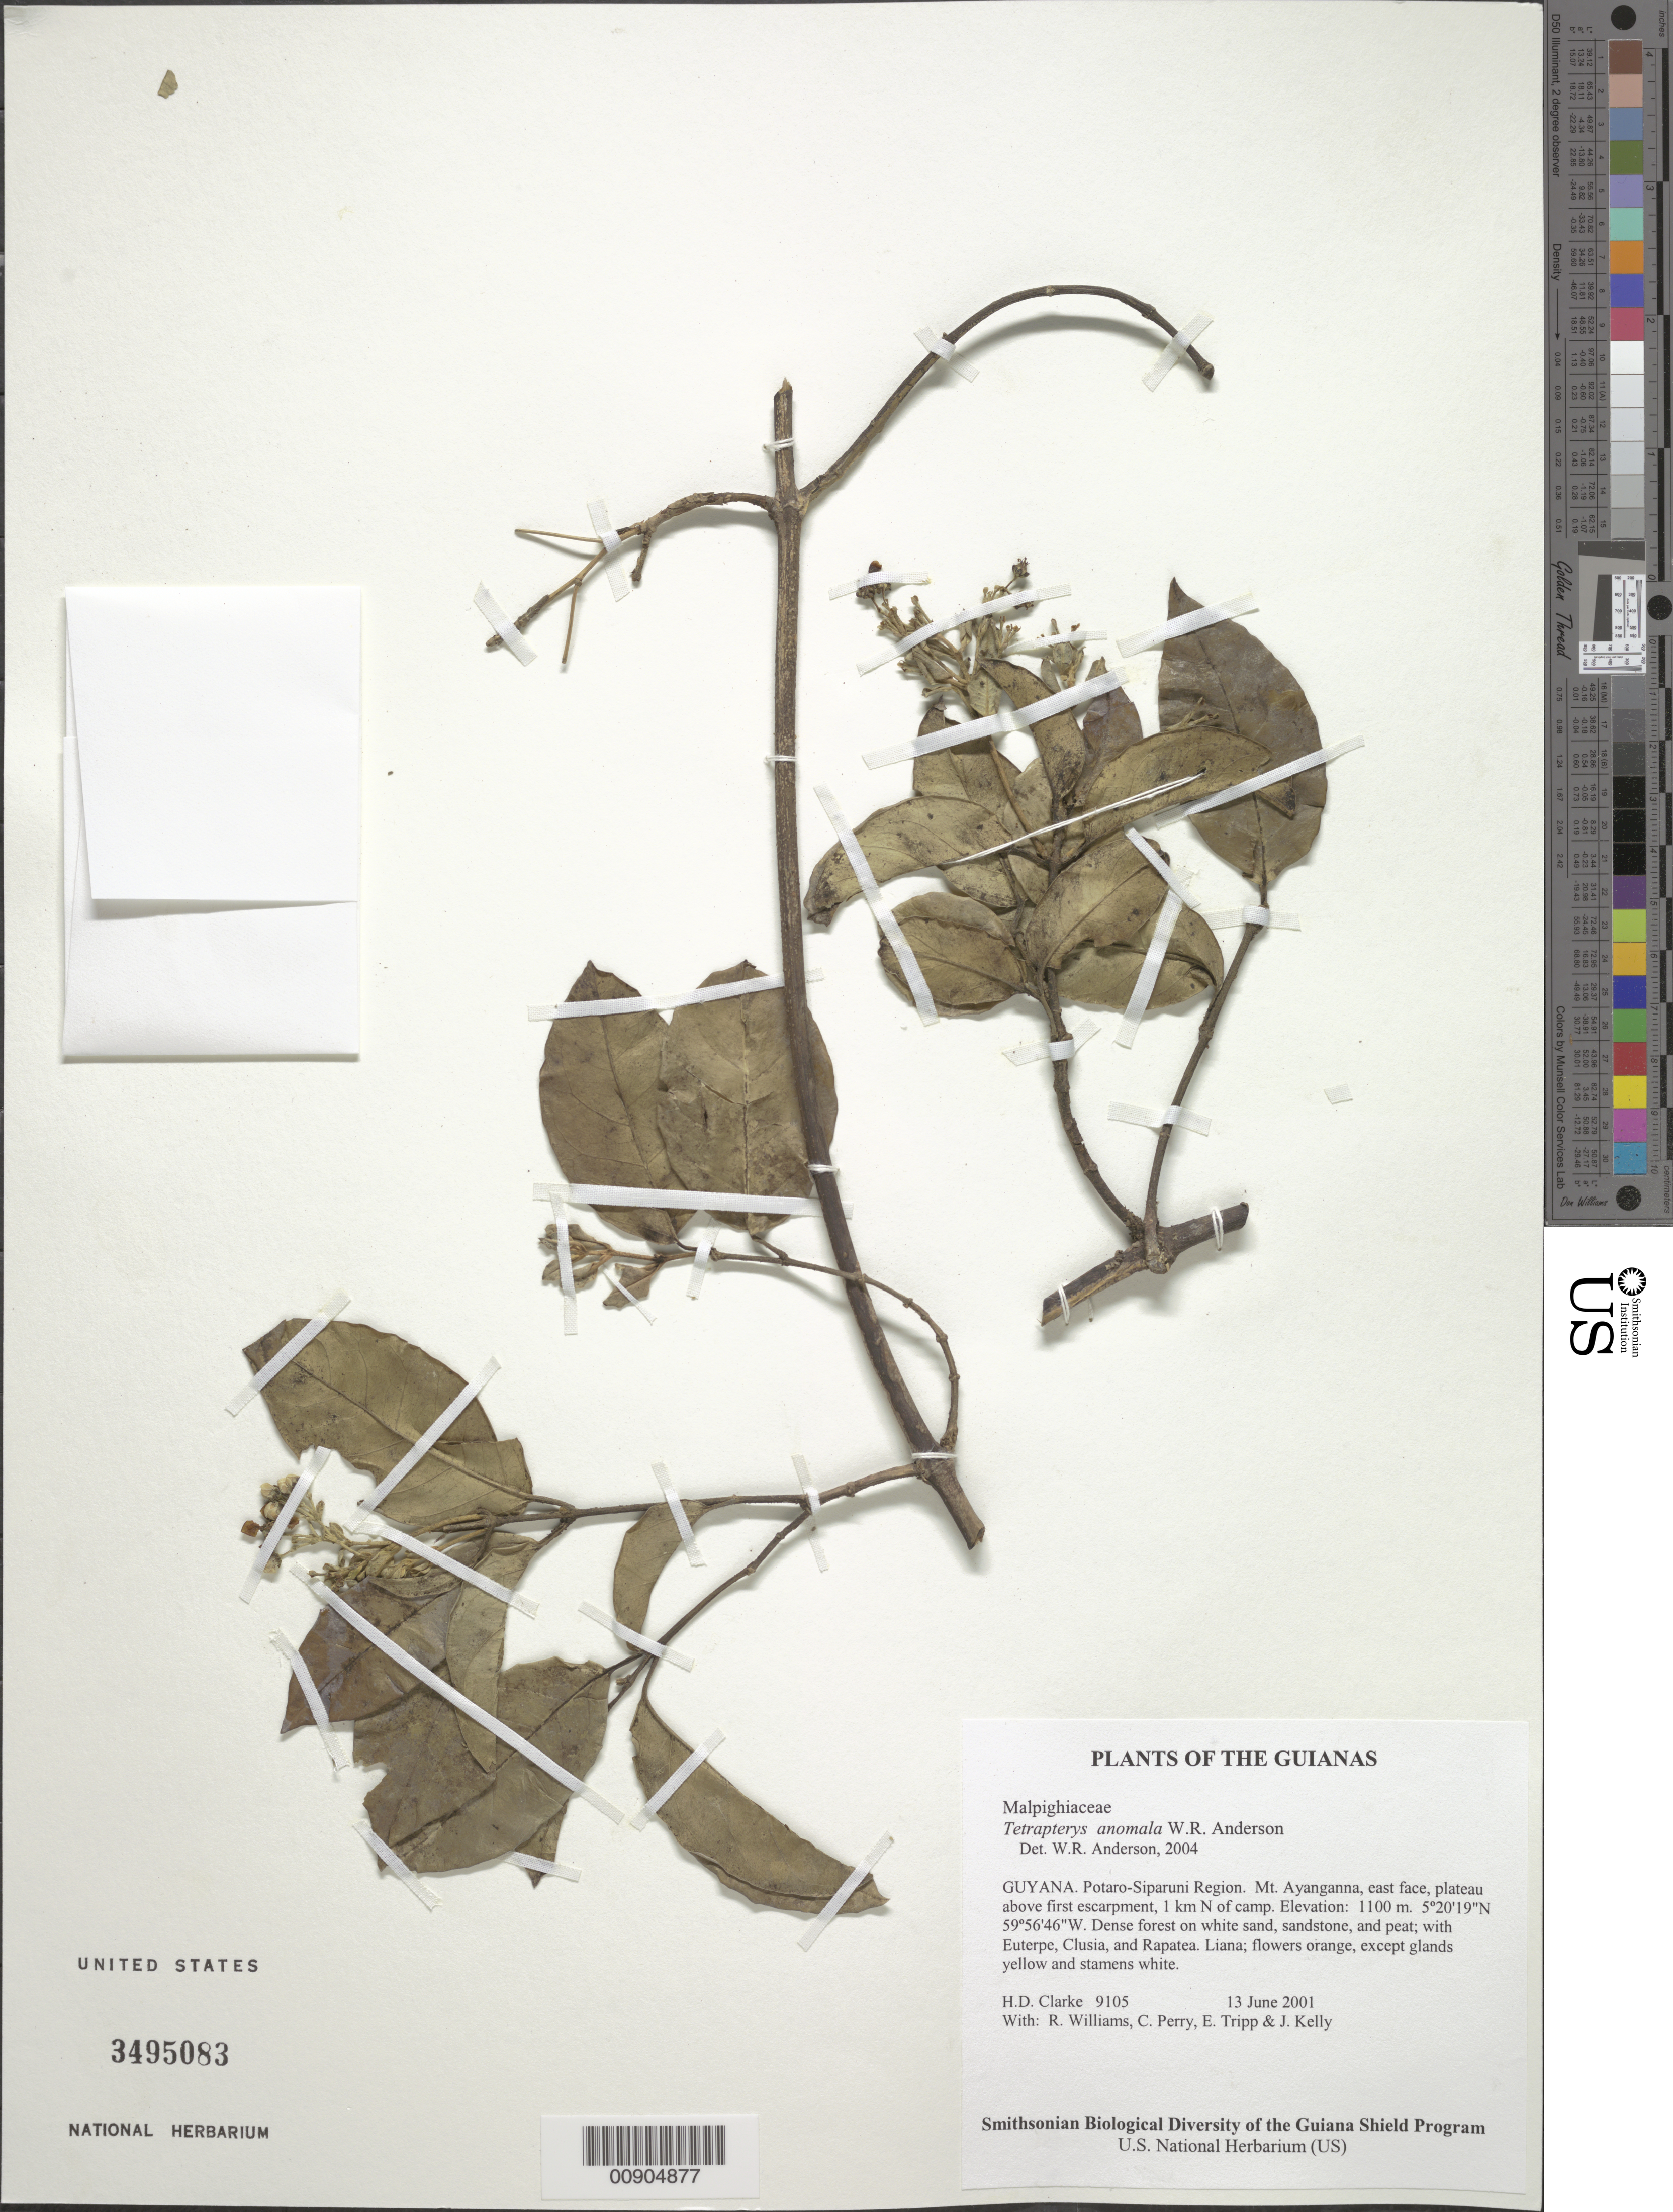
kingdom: Plantae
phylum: Tracheophyta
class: Magnoliopsida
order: Malpighiales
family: Malpighiaceae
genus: Tetrapterys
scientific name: Tetrapterys anomala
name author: W.R. Anderson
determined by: Anderson, W. R., (MICH), University of Michigan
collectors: H. D. Clarke, R. Williams, C. Perry, E. Tripp & J. Kelly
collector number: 9105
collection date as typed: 13 June 2001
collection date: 2001-06-13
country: Guyana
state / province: Potaro-Siparuni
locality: Mt. Ayanganna, east face, plateau above first escarpment, 1 km N of camp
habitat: Dense forest on white sand, sandstone, and peat; with Euterpe, Clusia, and Rapatea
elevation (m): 1100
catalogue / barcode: US 3495083